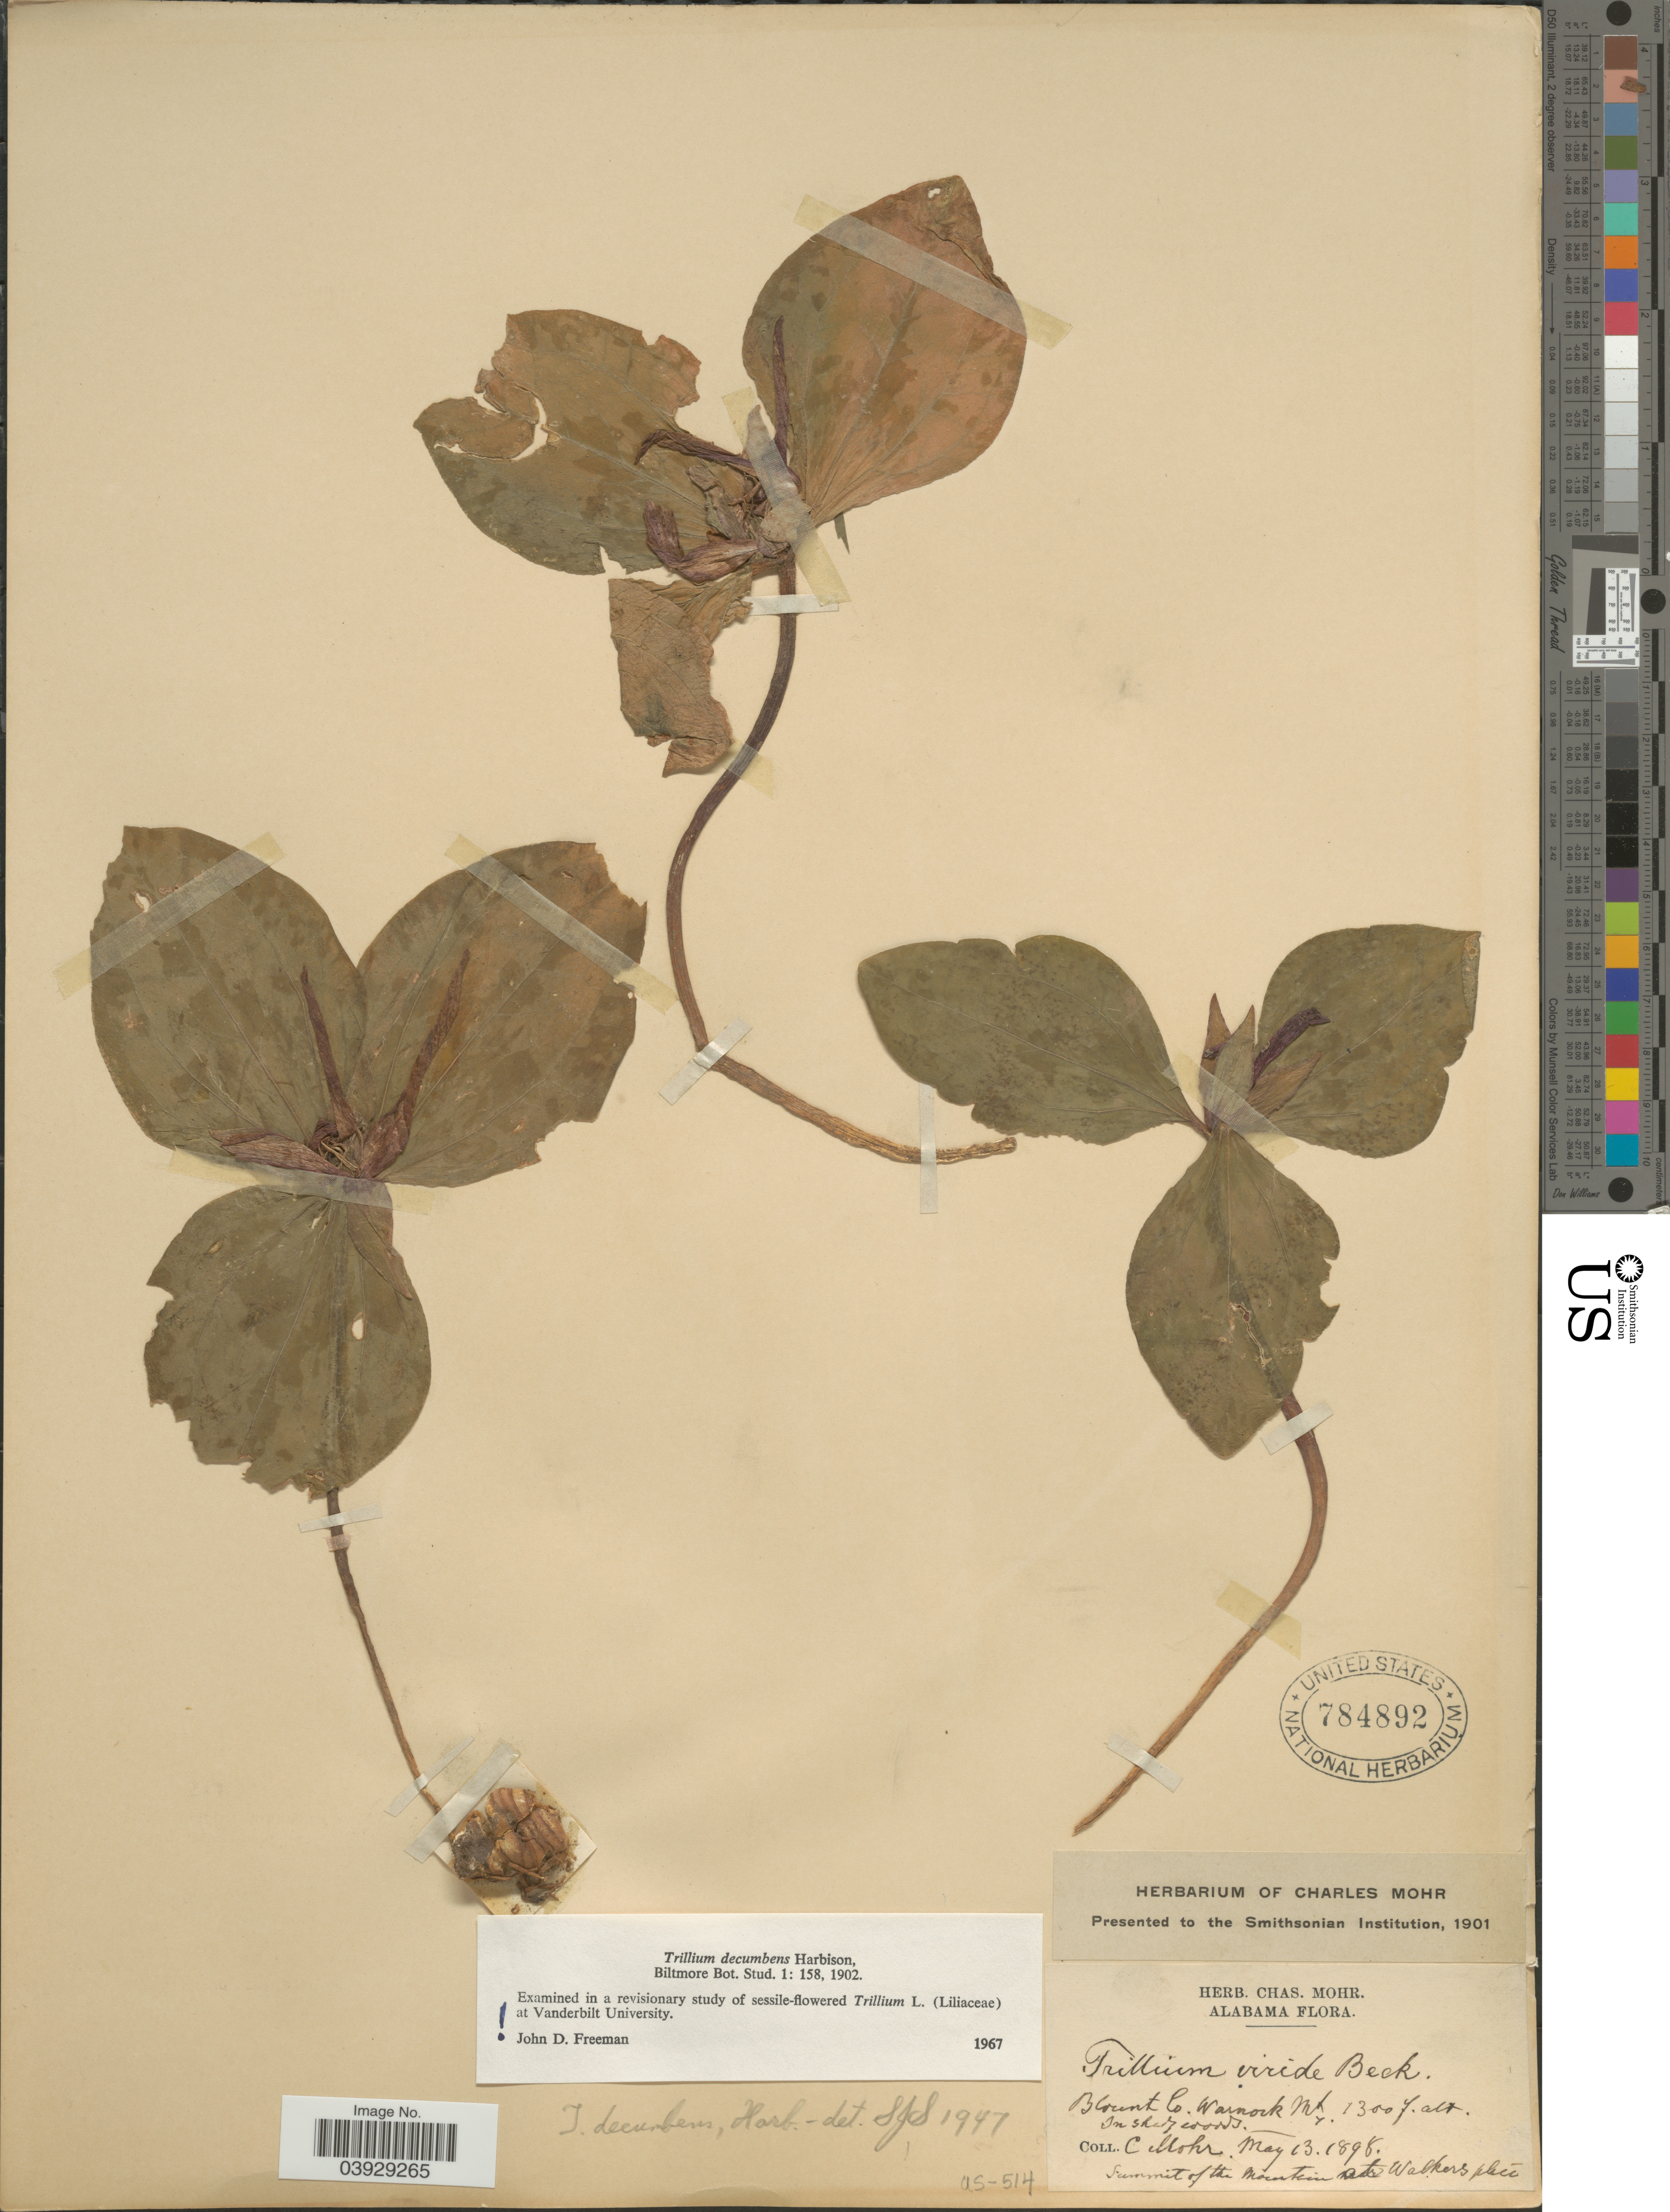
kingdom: Plantae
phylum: Tracheophyta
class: Liliopsida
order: Liliales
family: Melanthiaceae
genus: Trillium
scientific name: Trillium decumbens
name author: Harb.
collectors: C. T. Mohr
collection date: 1898-05-13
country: United States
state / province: Alabama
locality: Blount Co. Warnock Mt. Summit of the mountain at Walkers place.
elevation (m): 396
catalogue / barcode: US 784892